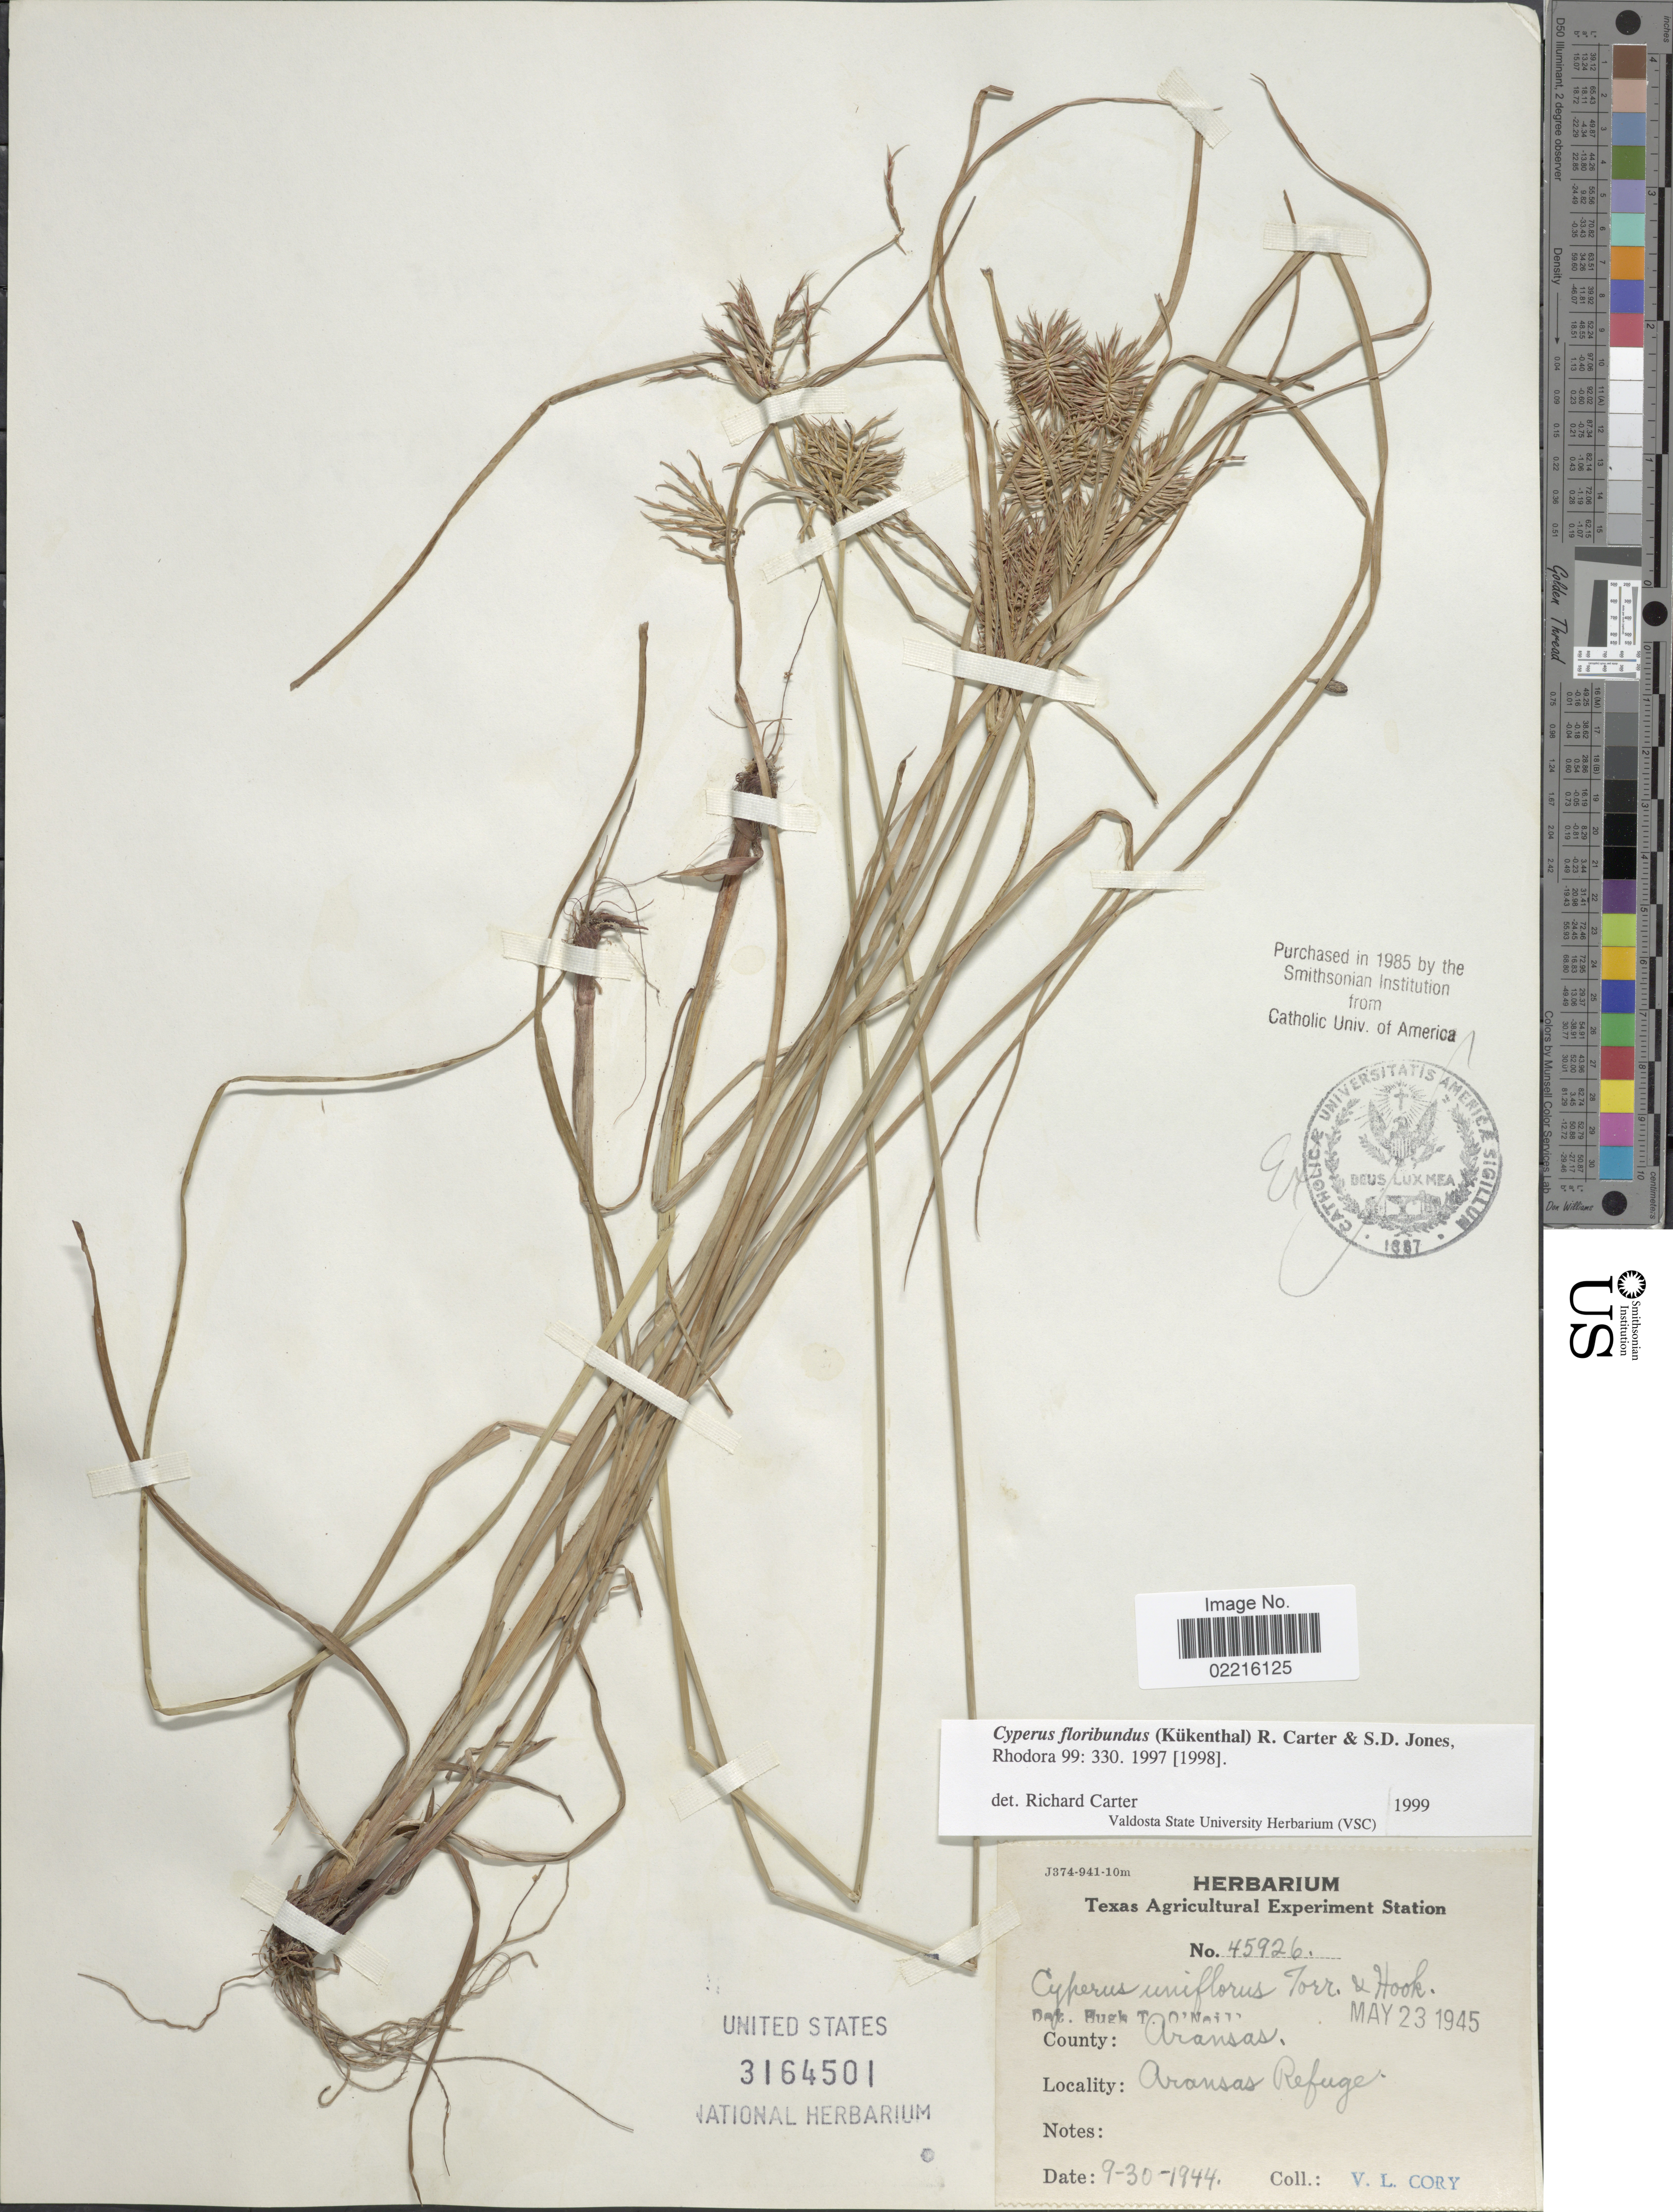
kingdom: Plantae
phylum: Tracheophyta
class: Liliopsida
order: Poales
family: Cyperaceae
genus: Cyperus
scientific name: Cyperus floribundus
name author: (Kük.) R. Carter & S.D. Jones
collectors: V. Cory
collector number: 45926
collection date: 1944-09-30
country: United States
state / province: Texas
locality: County: Aransas, Aransas Refuge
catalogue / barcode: US 3164501